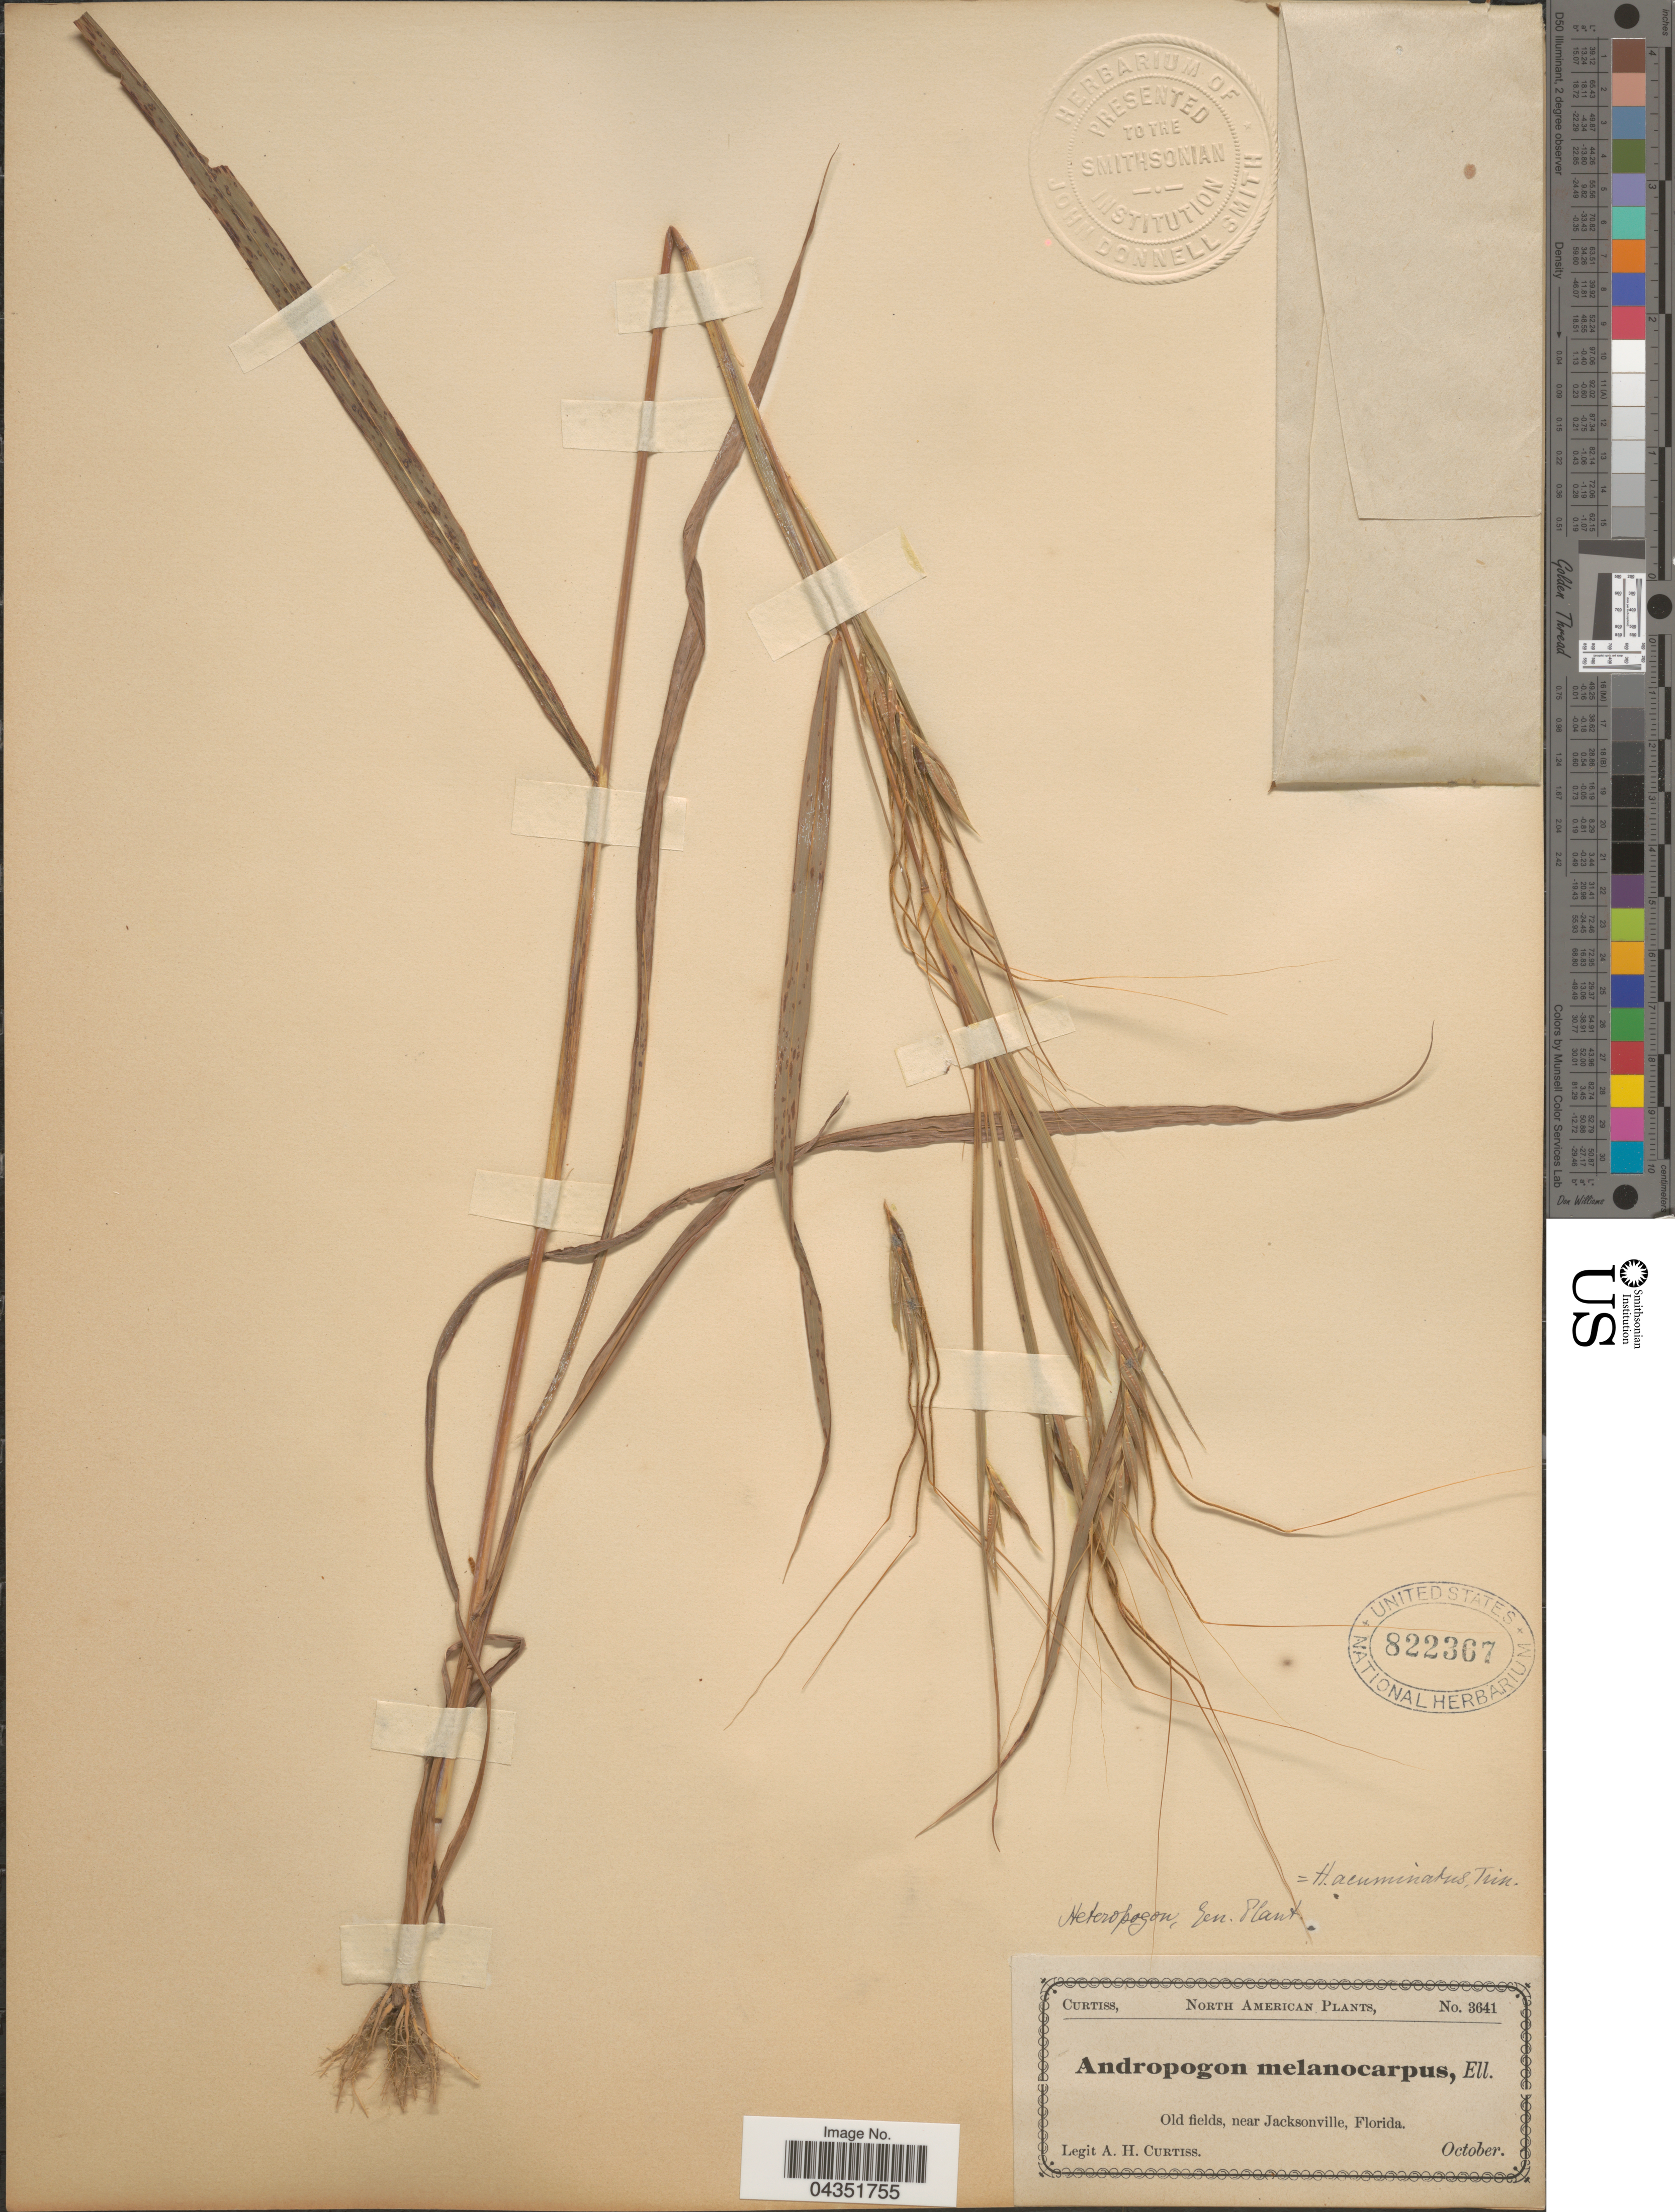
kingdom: Plantae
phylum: Tracheophyta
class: Liliopsida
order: Poales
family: Poaceae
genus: Heteropogon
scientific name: Heteropogon melanocarpus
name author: (Elliott) Benth.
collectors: A. H. Curtiss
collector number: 3641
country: United States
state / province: Florida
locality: Old fields, near Jacksonville.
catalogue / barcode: US 822367